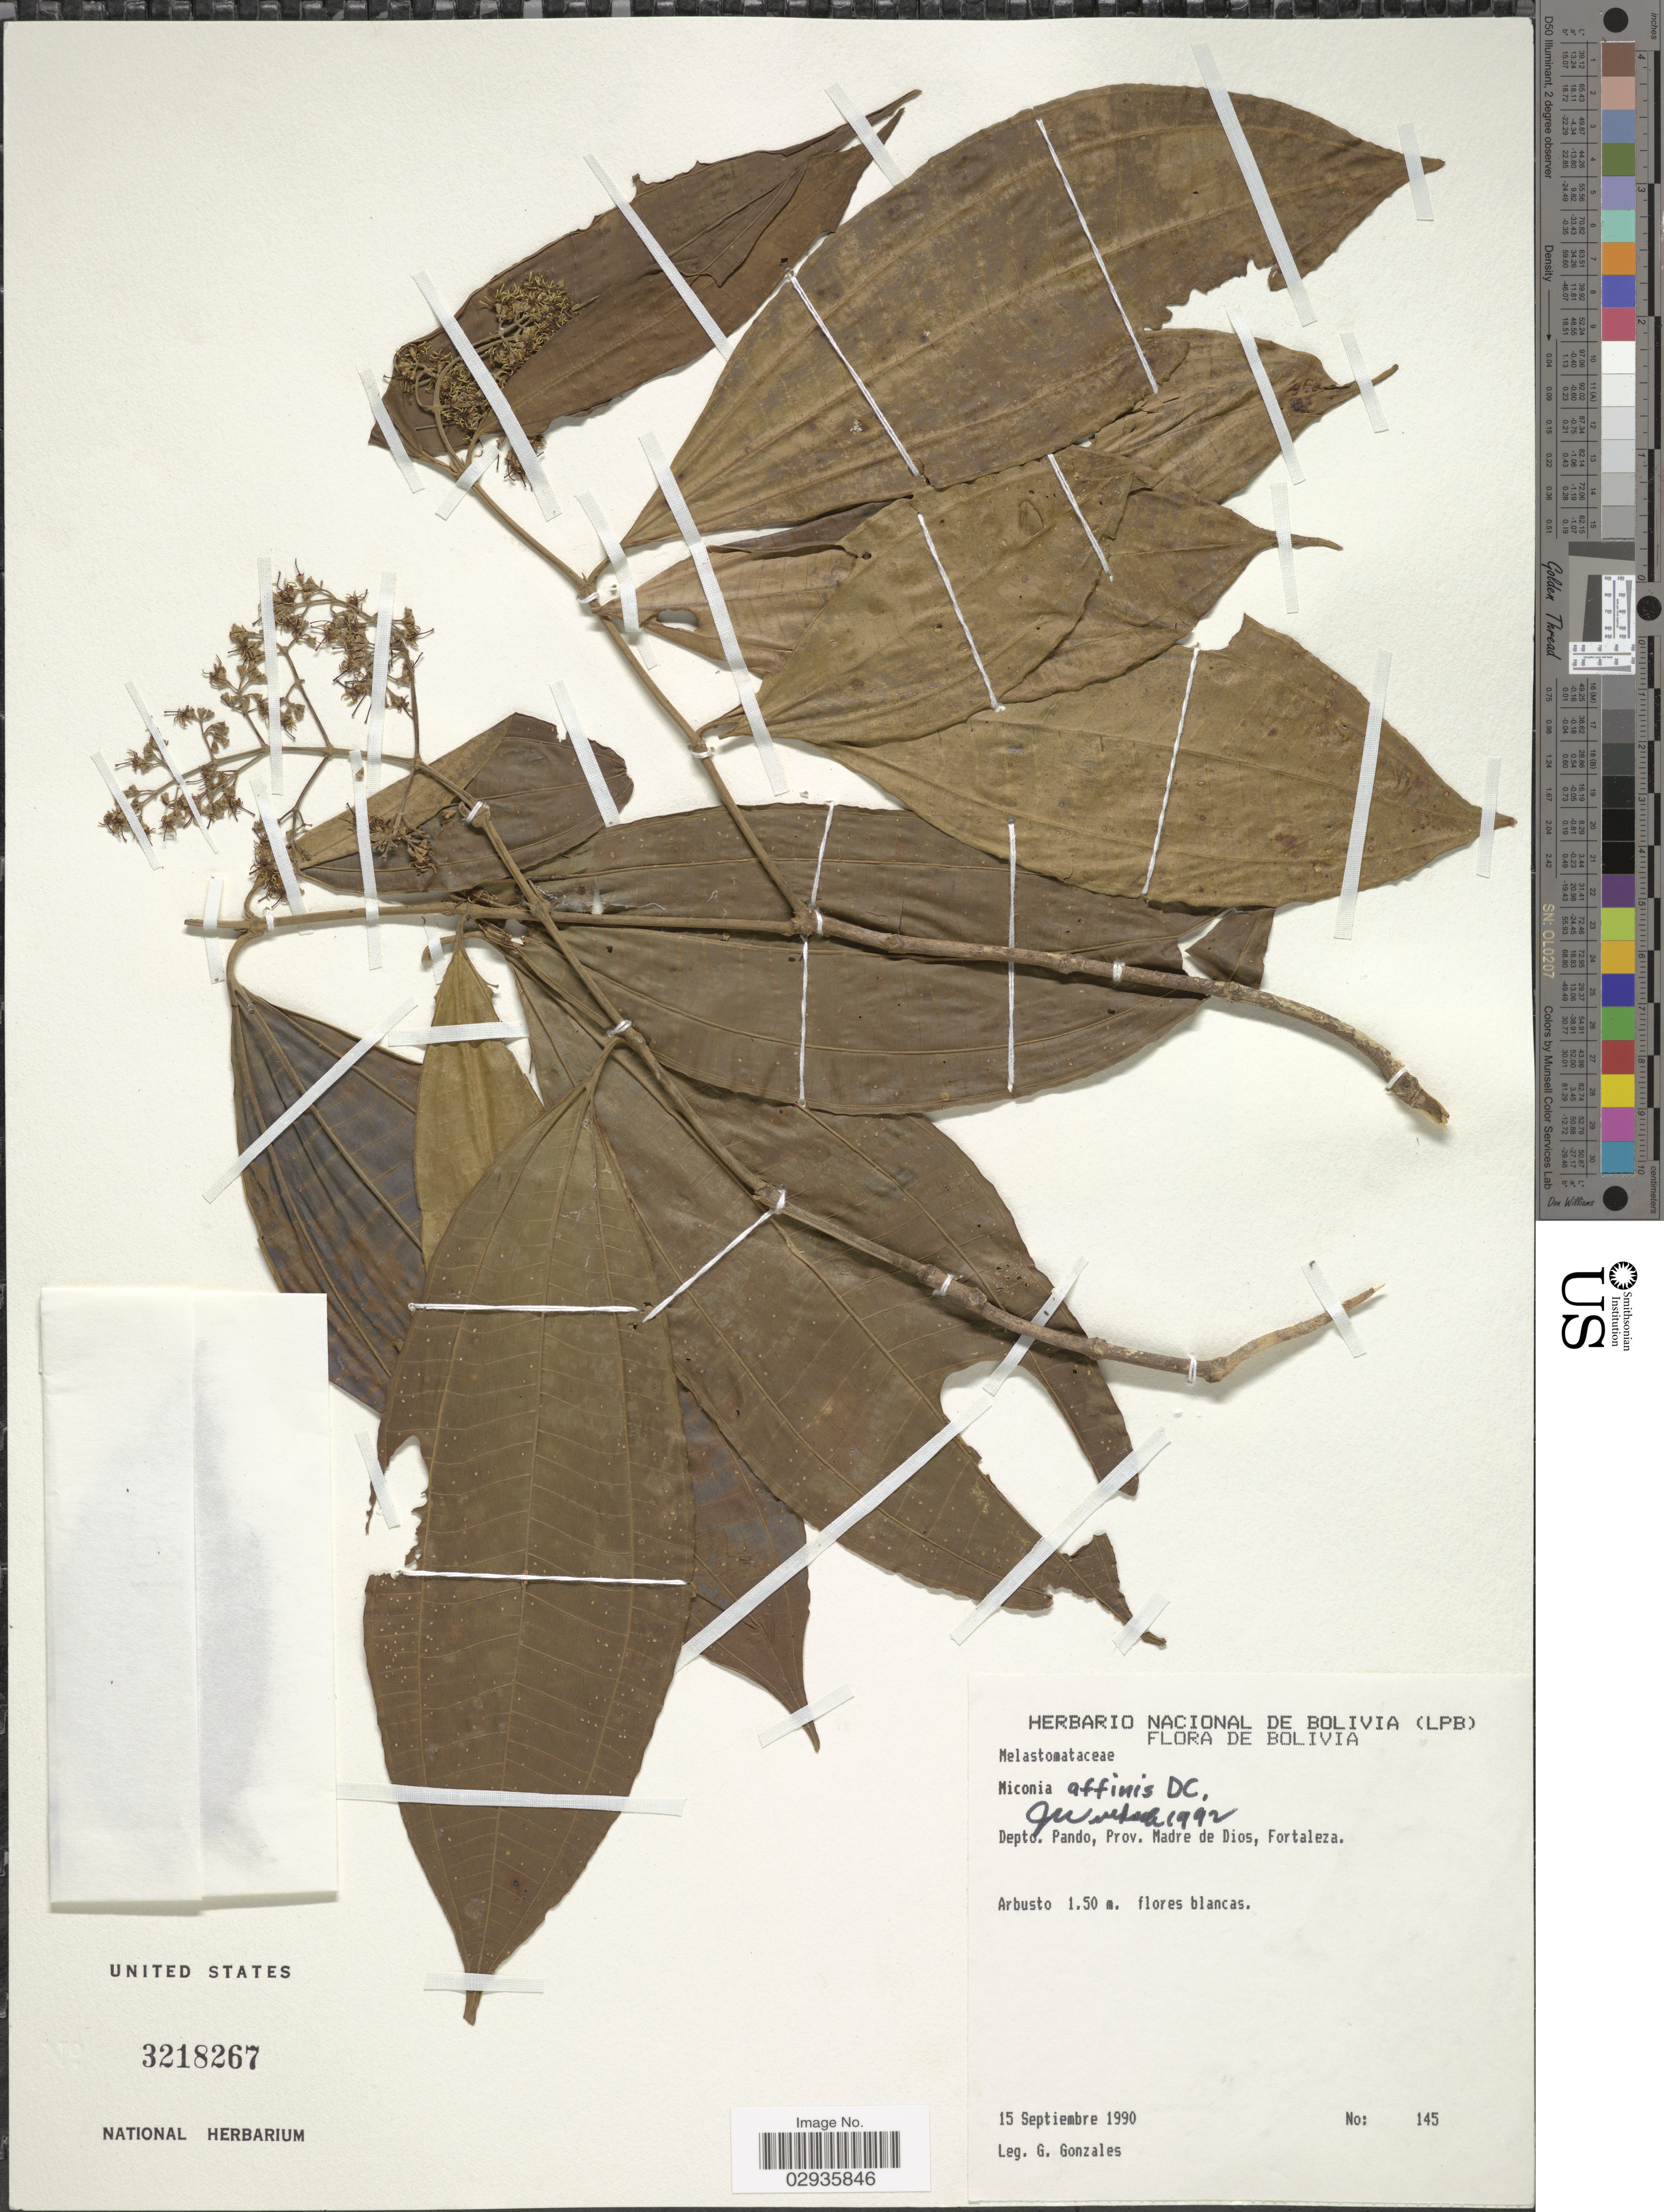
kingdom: Plantae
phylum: Tracheophyta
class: Magnoliopsida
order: Myrtales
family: Melastomataceae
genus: Miconia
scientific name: Miconia affinis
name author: DC.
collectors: G. Gonzales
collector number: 145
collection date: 1990-09-15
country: Bolivia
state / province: Pando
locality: Depto. Pando, Prov. Madre de Dios, Fortaleza.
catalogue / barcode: US 3218267